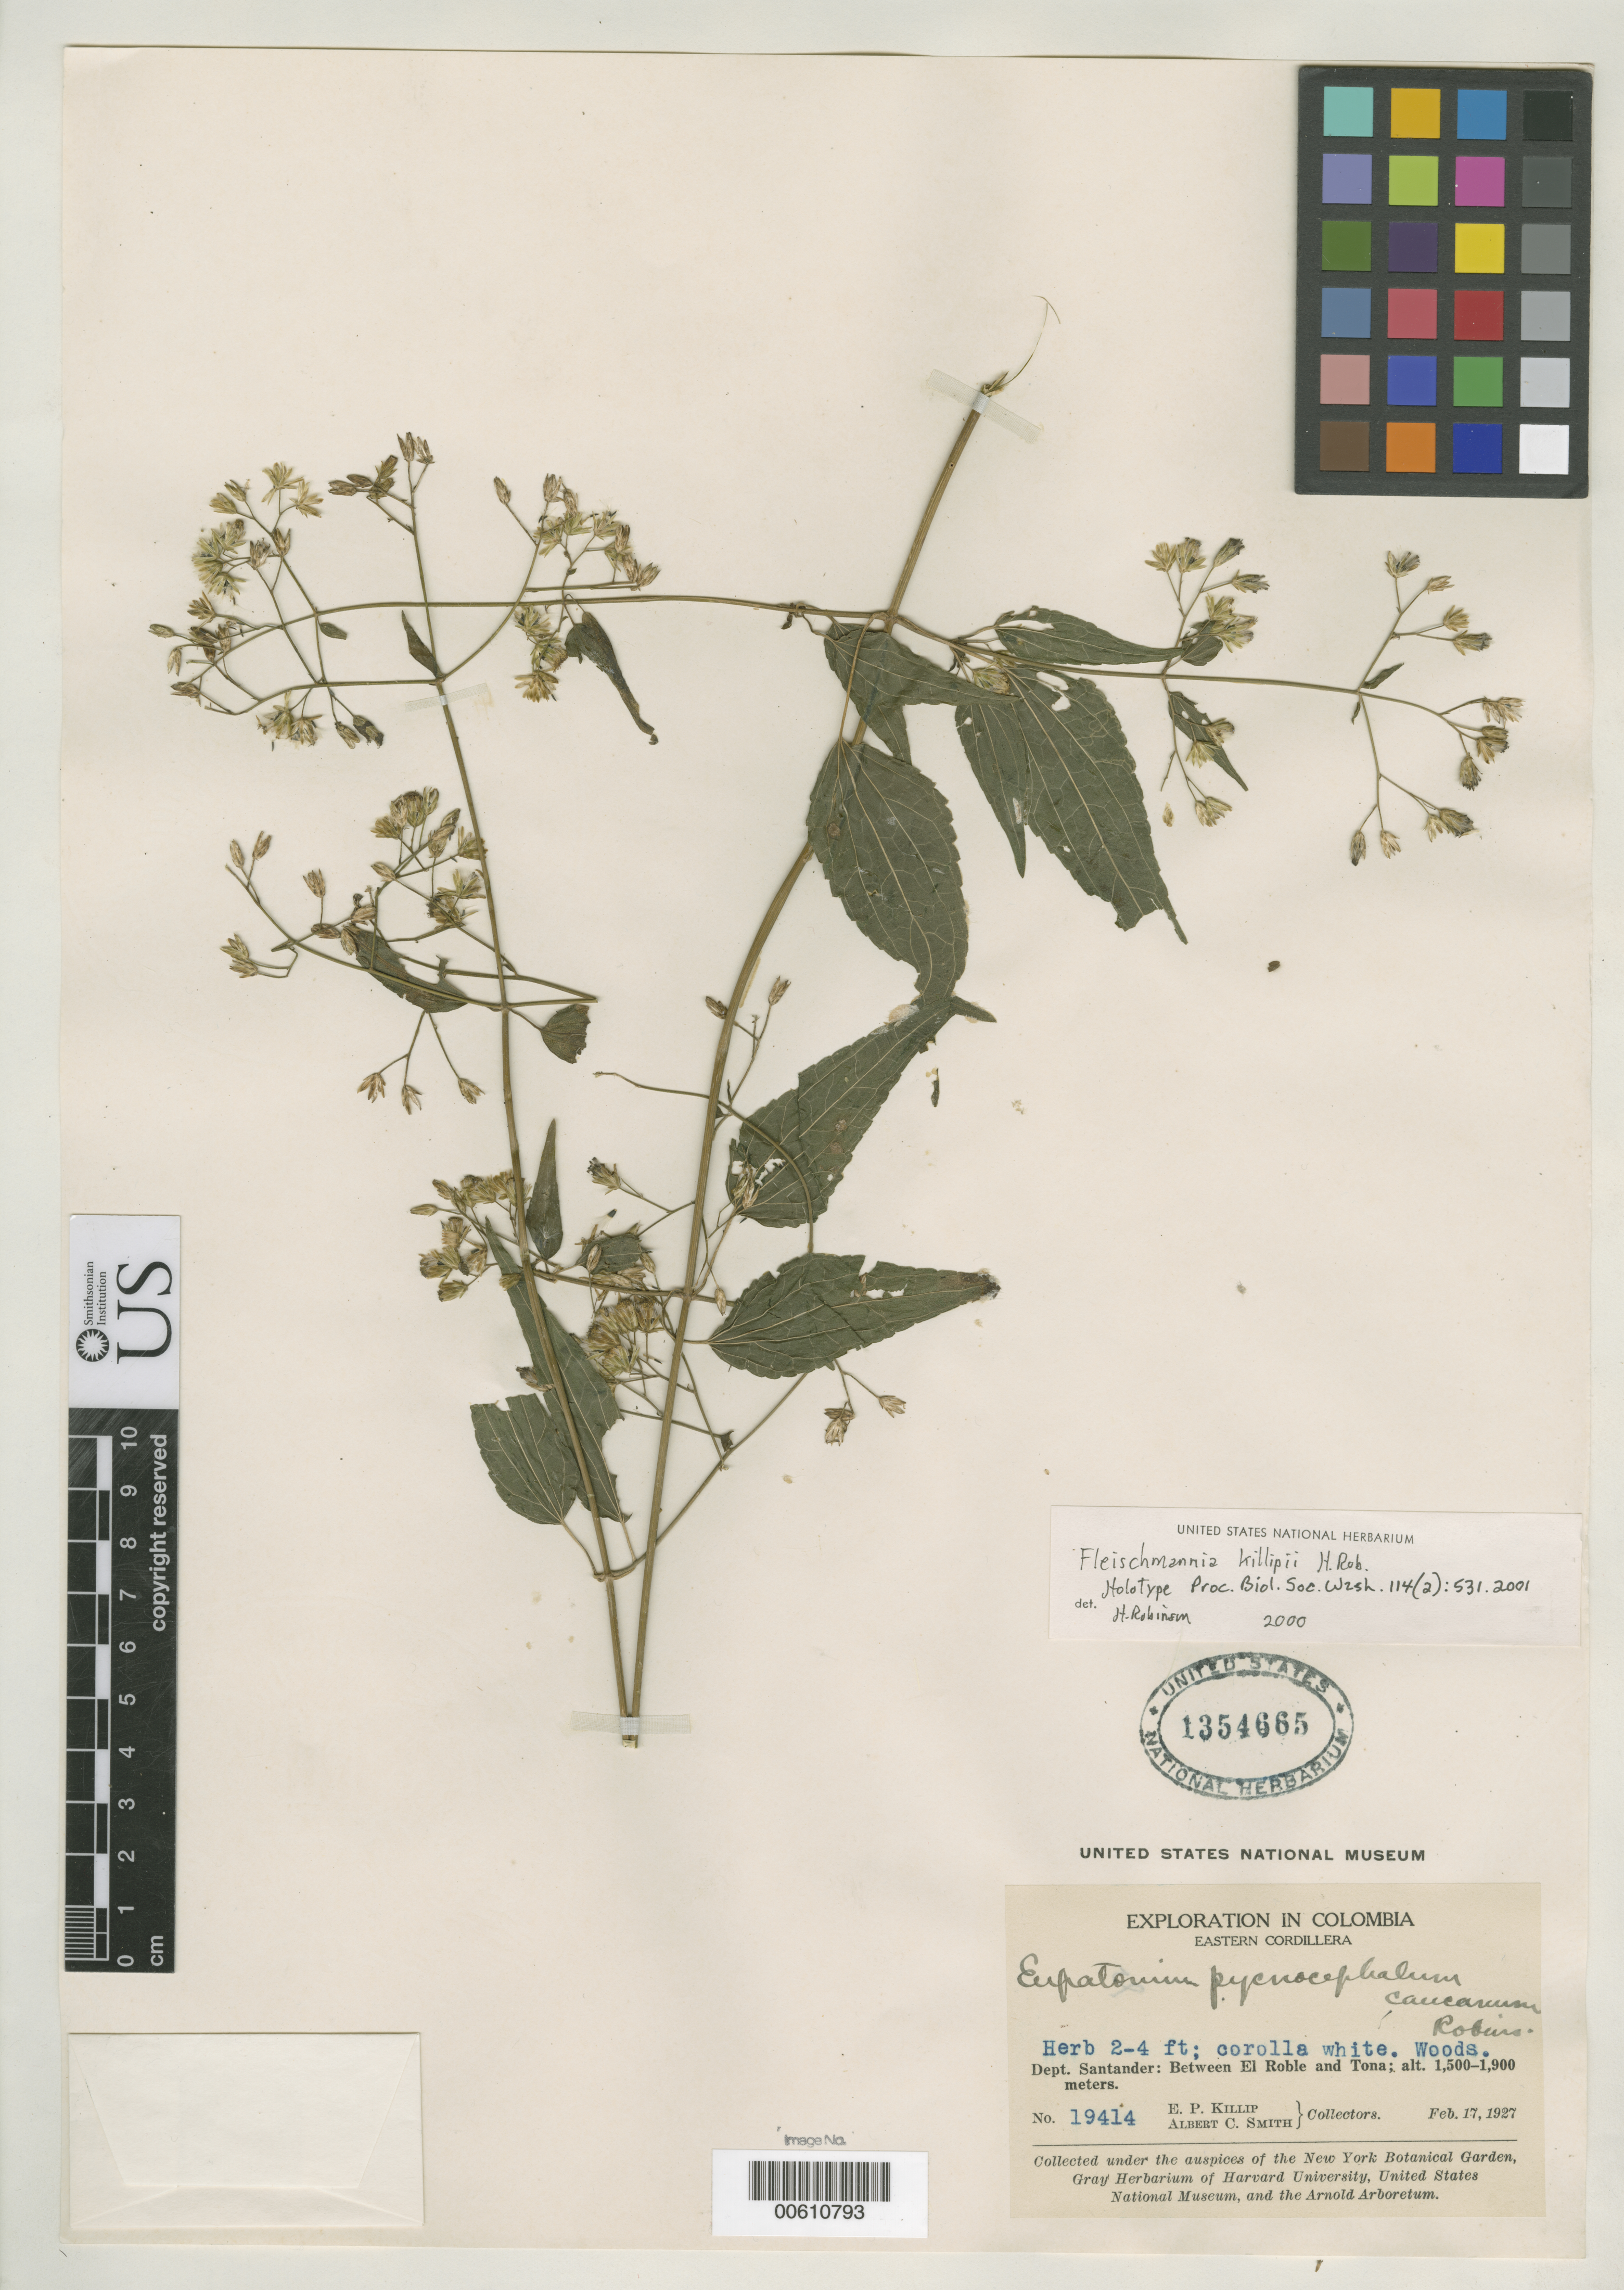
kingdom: Plantae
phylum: Tracheophyta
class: Magnoliopsida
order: Asterales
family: Asteraceae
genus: Fleischmannia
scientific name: Fleischmannia killipii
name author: H. Rob.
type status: Holotype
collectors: E. P. Killip & A. C. Smith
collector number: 19414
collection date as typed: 17 Feb 1927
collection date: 1927-02-17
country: Colombia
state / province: Santander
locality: Between El Roble and Tona.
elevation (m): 1500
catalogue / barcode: US 1354665